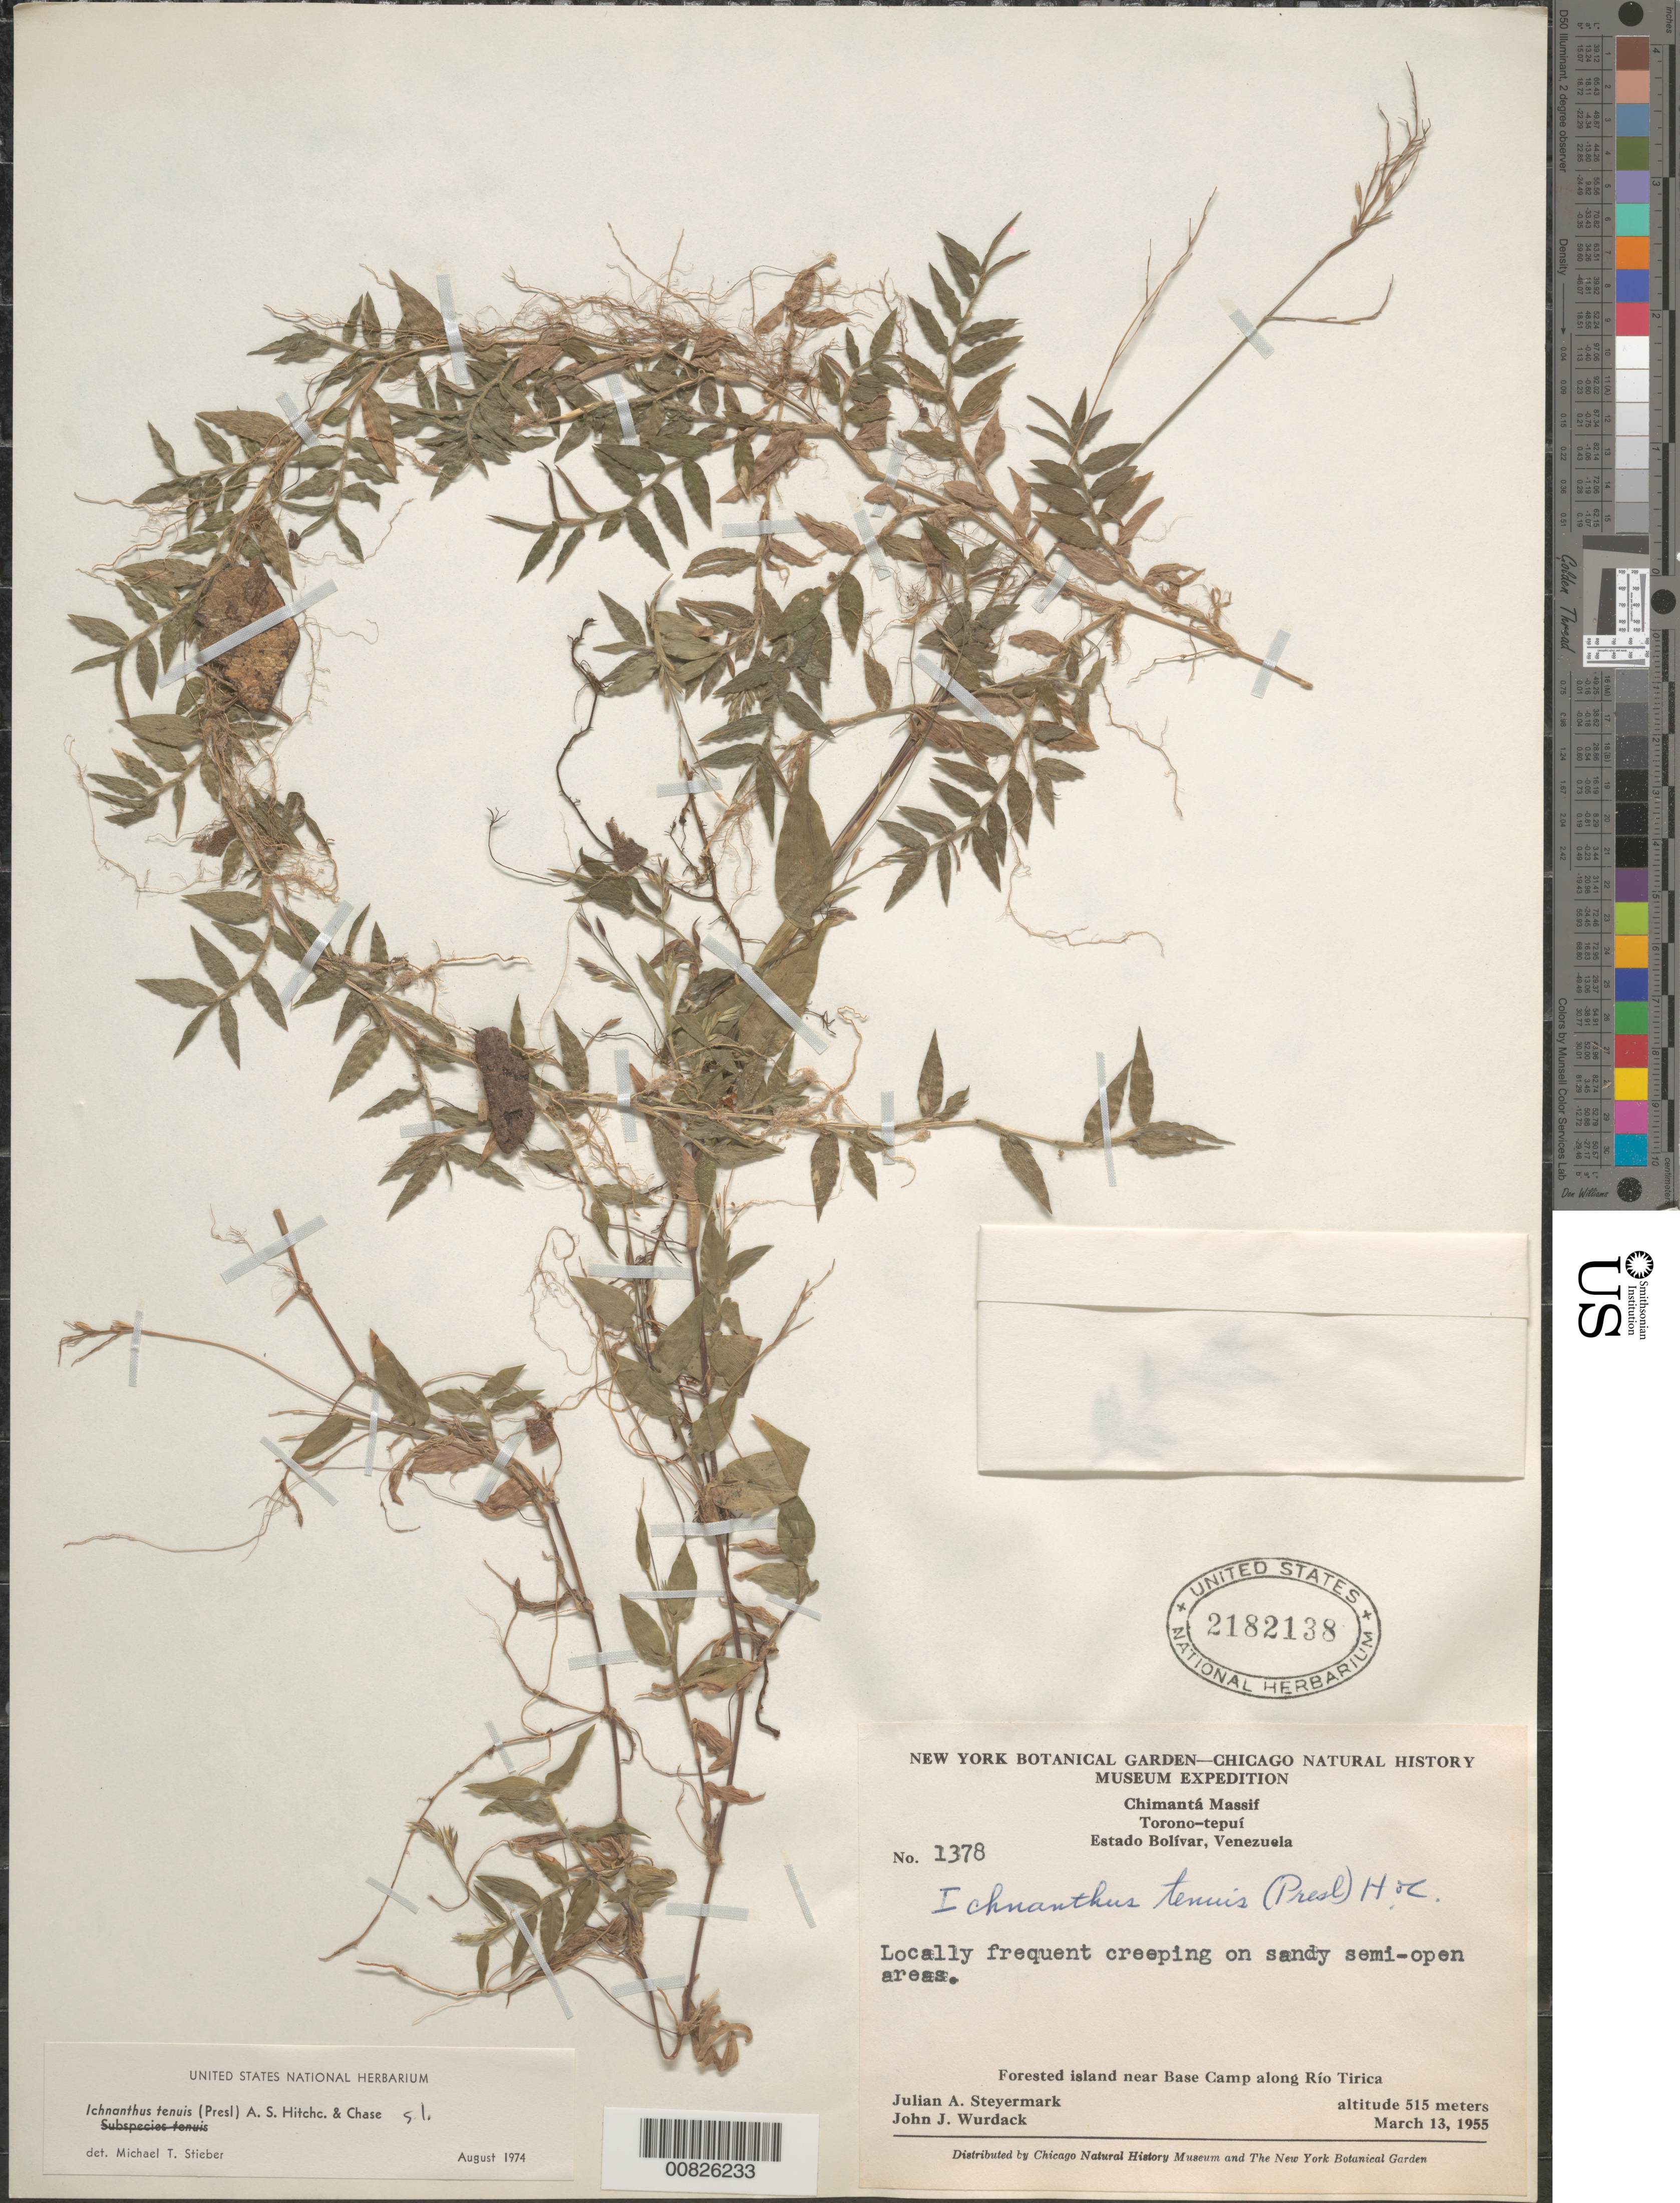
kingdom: Plantae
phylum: Tracheophyta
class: Liliopsida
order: Poales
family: Poaceae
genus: Ichnanthus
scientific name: Ichnanthus tenuis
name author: (J. Presl) Hitchc. & Chase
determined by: Stieber, M. T.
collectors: J. Steyermark & J. J. Wurdack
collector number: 55 1378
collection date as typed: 13-Mar-55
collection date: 1955-03-13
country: Venezuela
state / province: Bolívar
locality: Chimantá Massif, Torono-tepuí; Base Camp along Río Tirica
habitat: Sandy semi-open areas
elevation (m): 515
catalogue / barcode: US 2182138